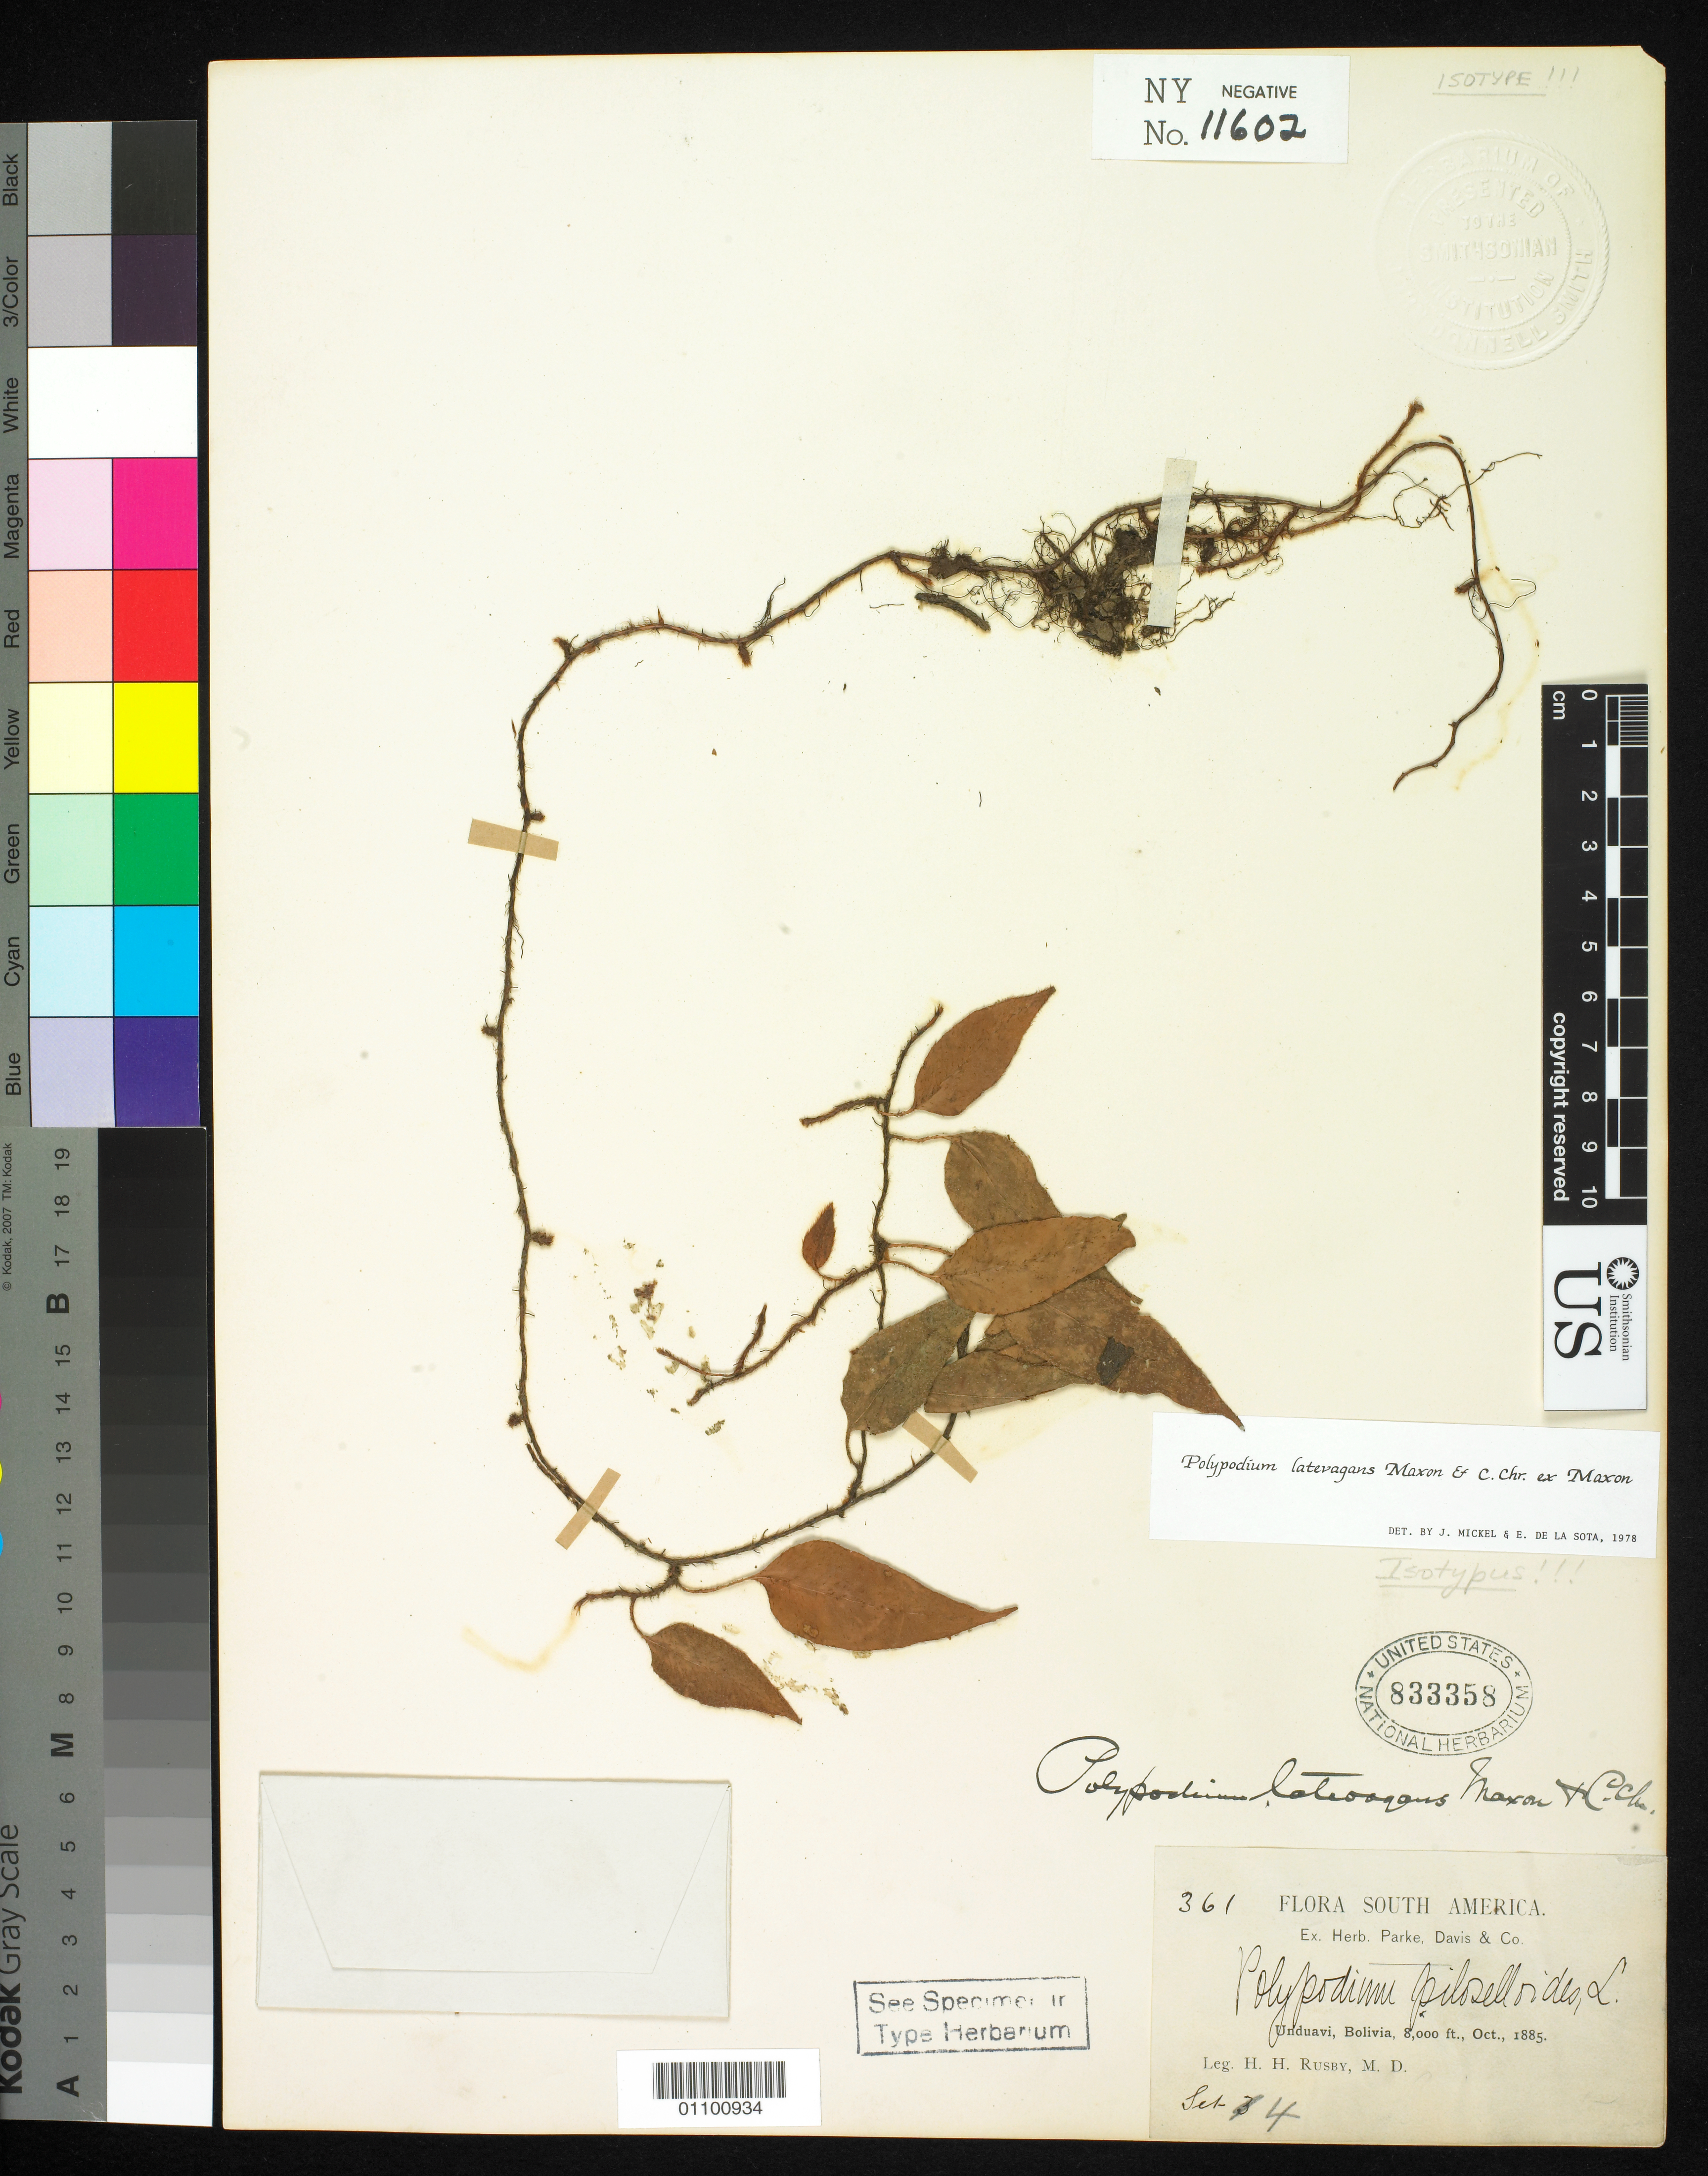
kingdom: Plantae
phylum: Tracheophyta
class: Polypodiopsida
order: Polypodiales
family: Polypodiaceae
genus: Polypodium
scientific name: Polypodium latevagans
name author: Maxon & C. Chr.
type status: Isotype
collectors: H. H. Rusby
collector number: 361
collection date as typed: Oct., 1885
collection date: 1885-10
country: Bolivia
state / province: La Paz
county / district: Nor Yungas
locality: Unduavi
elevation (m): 2438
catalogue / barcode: US 833358